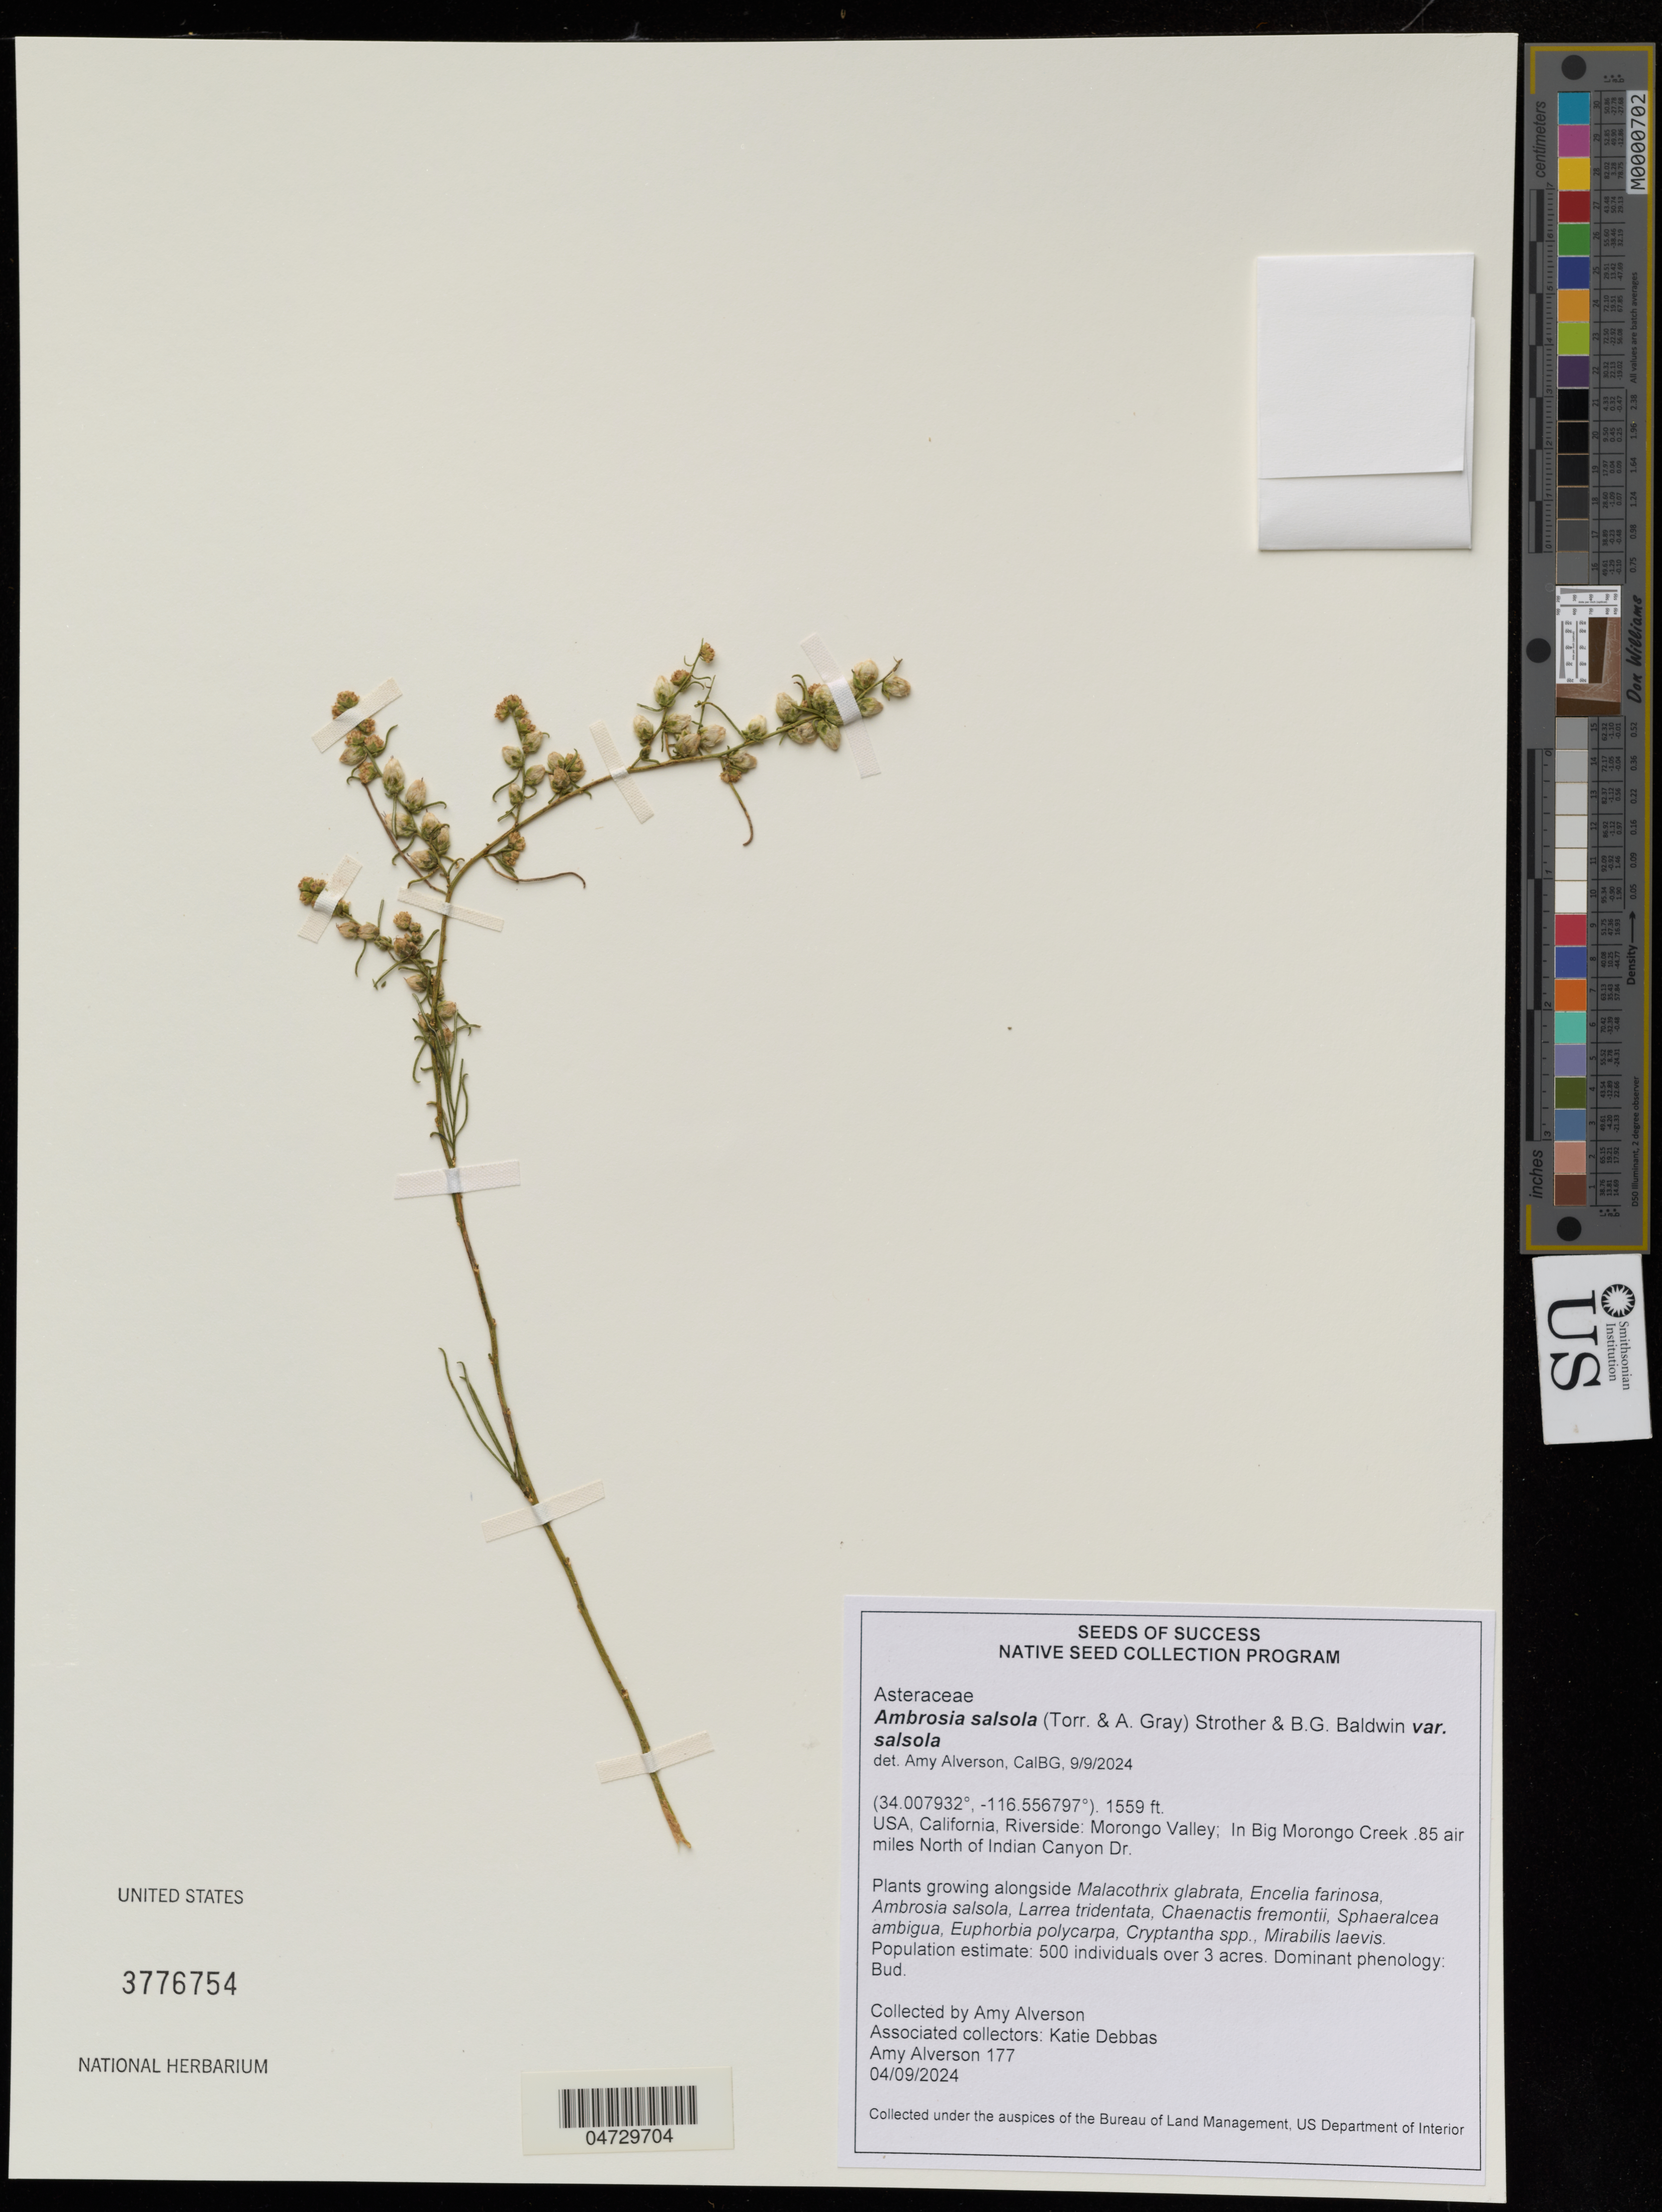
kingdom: Plantae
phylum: Tracheophyta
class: Magnoliopsida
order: Asterales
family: Asteraceae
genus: Ambrosia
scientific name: Ambrosia salsola var. salsola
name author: (Torr. & A. Gray) Strother & B.G. Baldwin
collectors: A. Alverson & K. Debbas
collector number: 177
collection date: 2024-04-09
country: United States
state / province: California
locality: USA, California, Riverside: Morongo Canyon; In Big Morongo Creek .85 air miles North of Indian Canyon Dr.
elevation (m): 475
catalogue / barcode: US 3776754